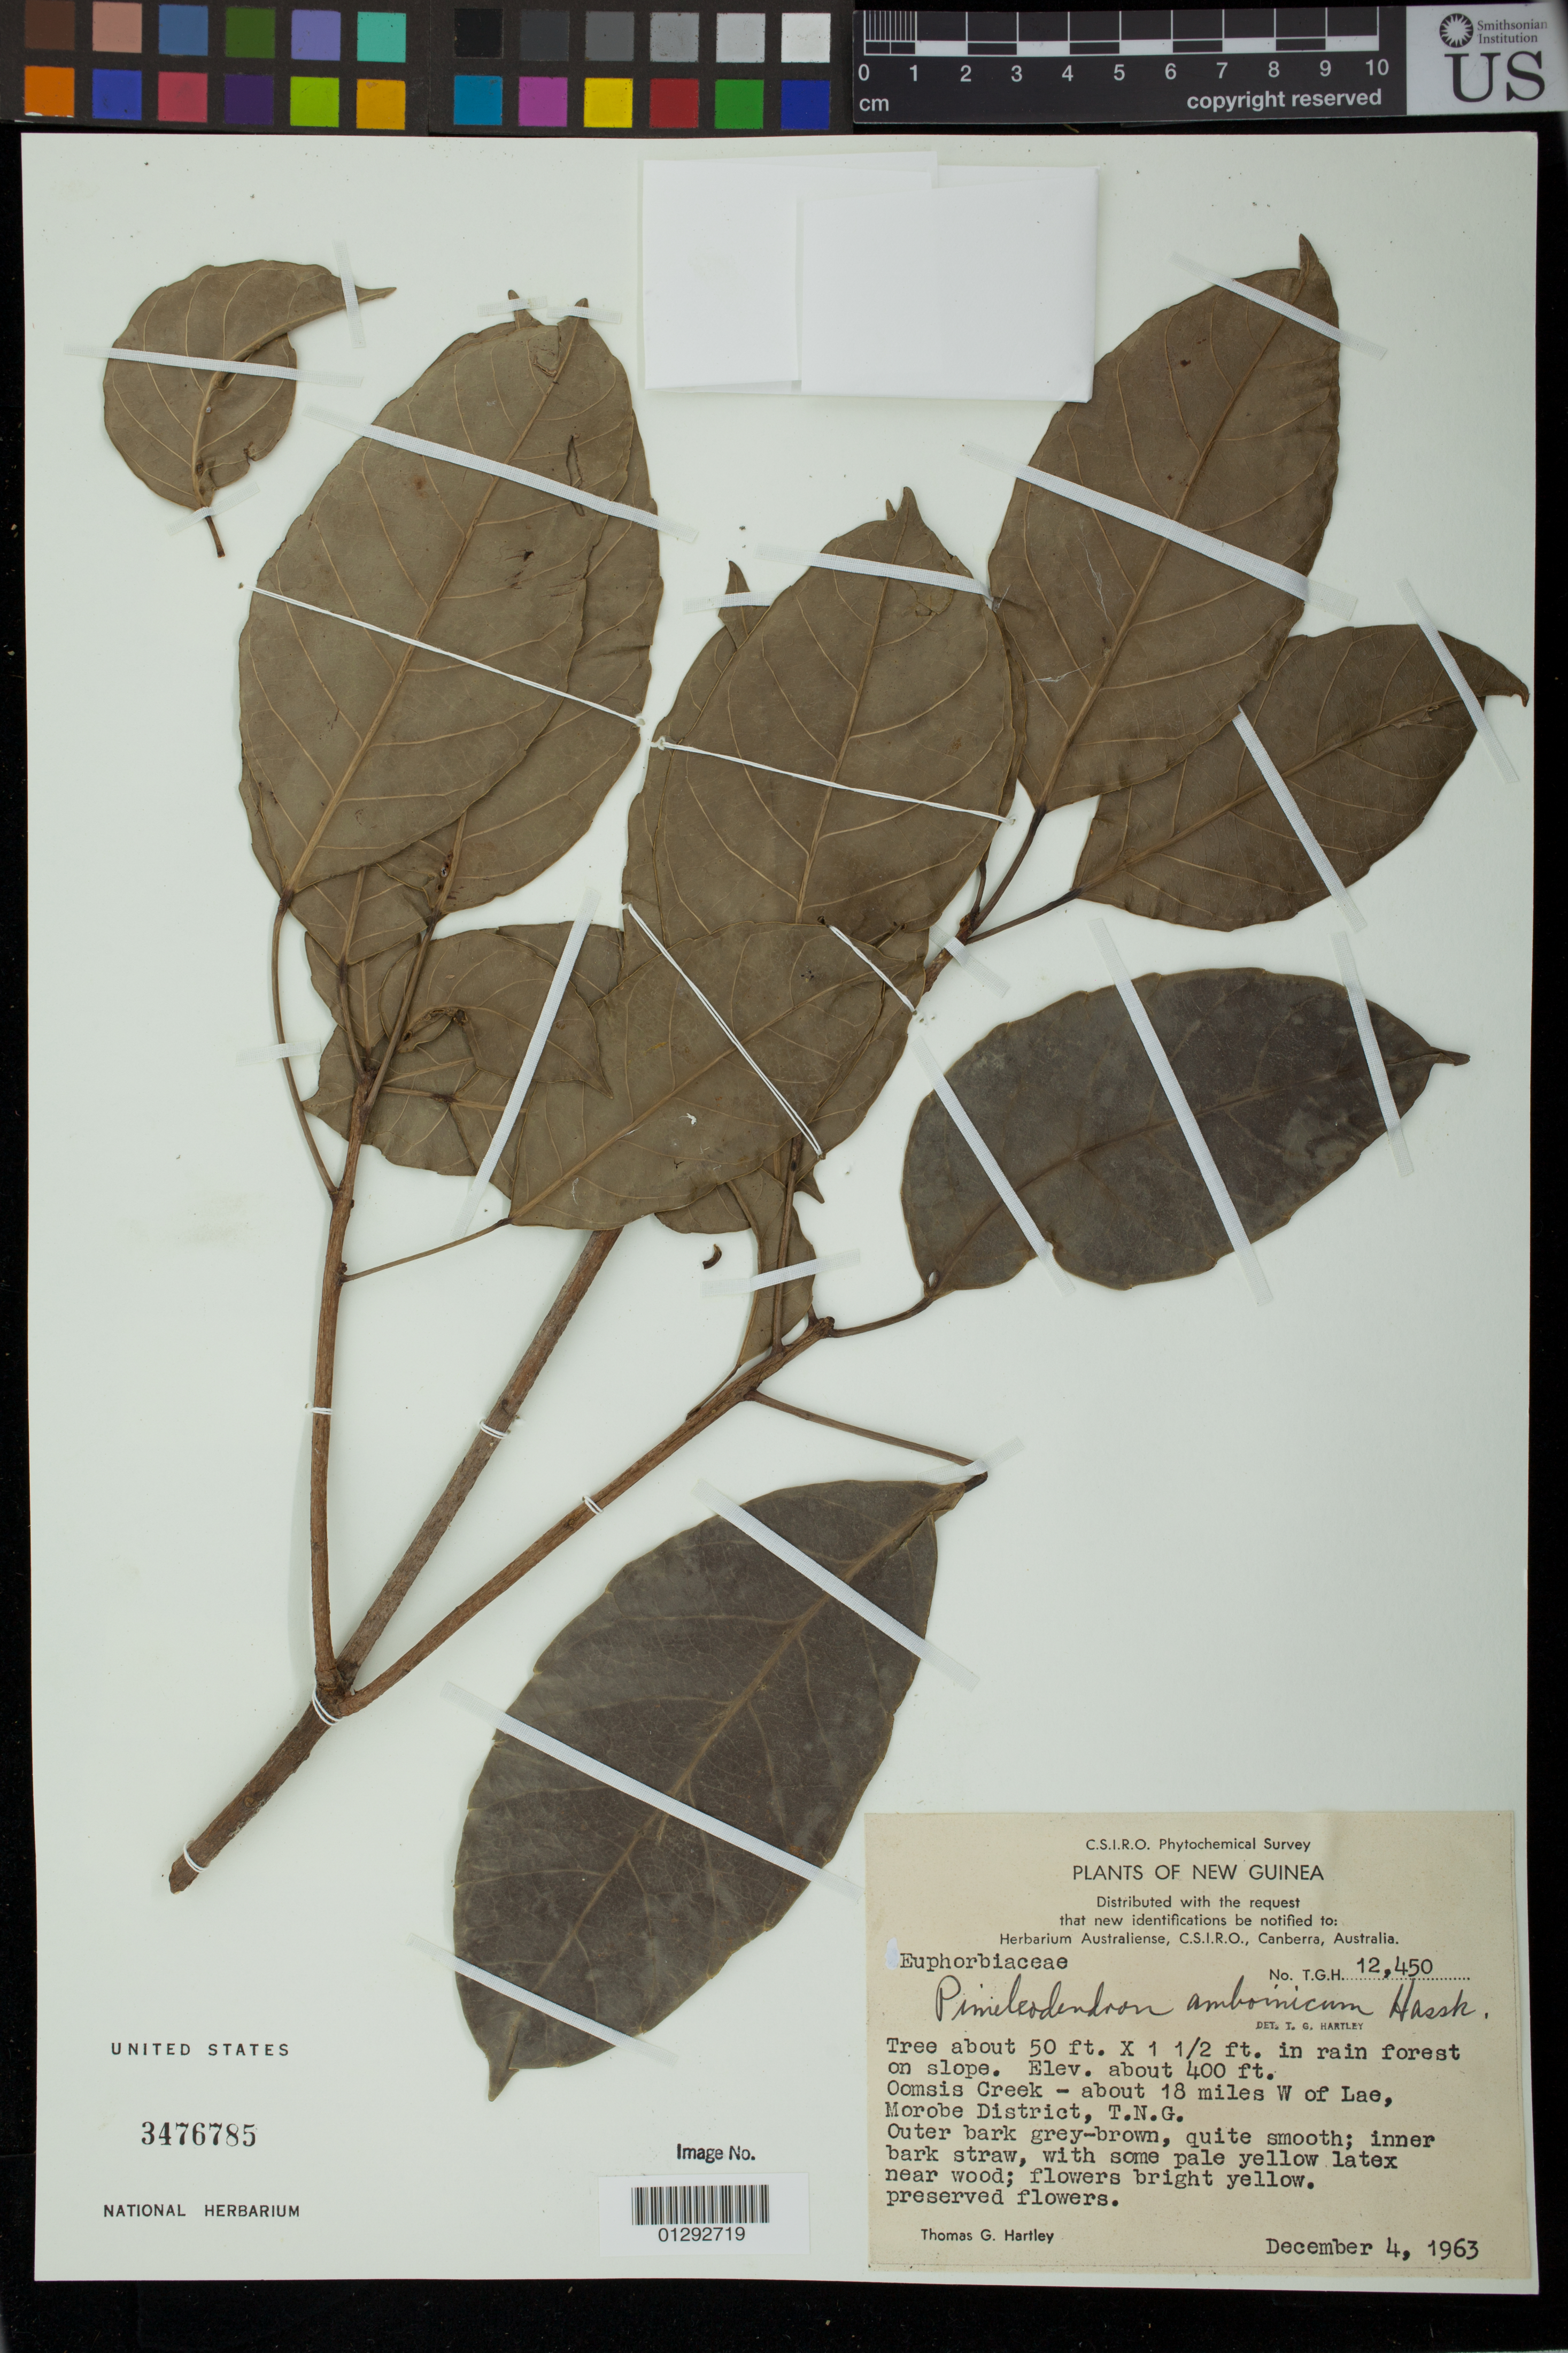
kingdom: Plantae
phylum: Tracheophyta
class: Magnoliopsida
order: Malpighiales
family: Euphorbiaceae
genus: Pimelodendron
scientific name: Pimelodendron amboinicum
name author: Hassk.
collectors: T. G. Hartley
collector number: T.G.H. 12450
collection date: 1963-12-04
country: Papua New Guinea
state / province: Morobe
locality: Oomsis Creek - about 18 miles W of Lae, Morobe District, T.N.G.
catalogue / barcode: US 3476785